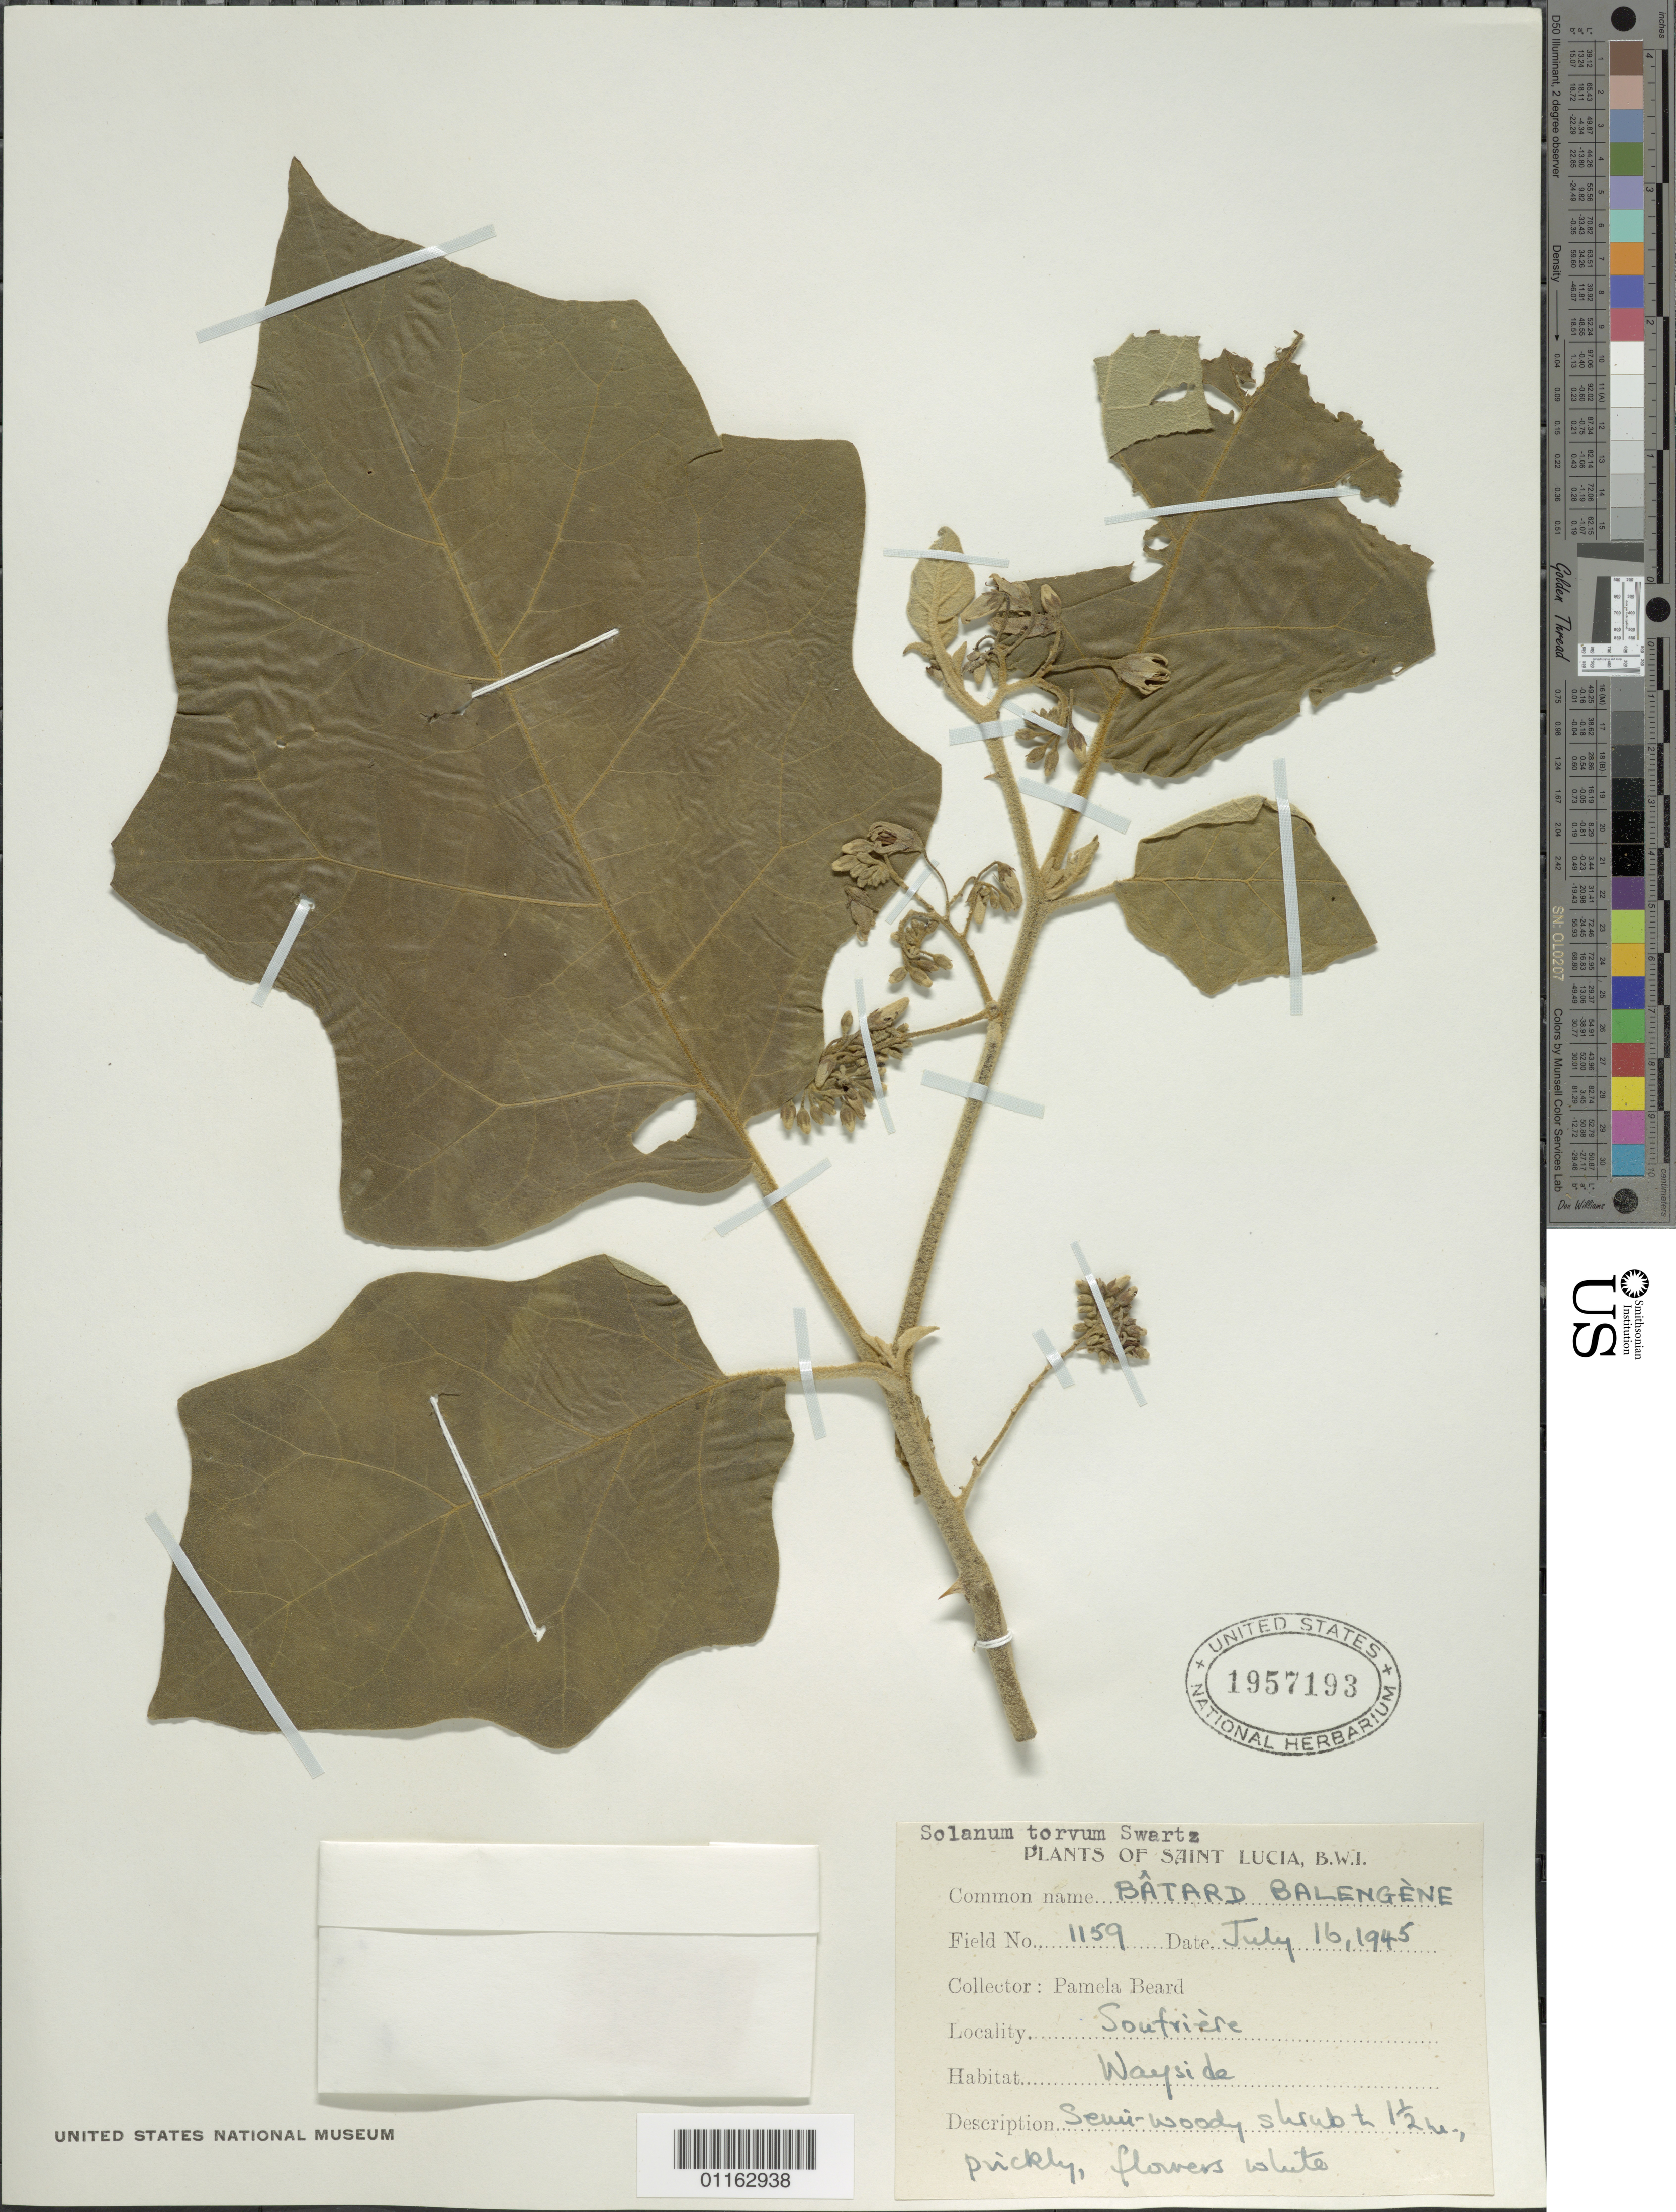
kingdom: Plantae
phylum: Tracheophyta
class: Magnoliopsida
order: Solanales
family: Solanaceae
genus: Solanum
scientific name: Solanum torvum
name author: Sw.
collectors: P. Beard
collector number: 1159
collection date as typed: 16 Jul 1945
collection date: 1945-07-16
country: St. Lucia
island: St. Lucia I.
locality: Soufriere; Wayside.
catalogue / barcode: US 1957193